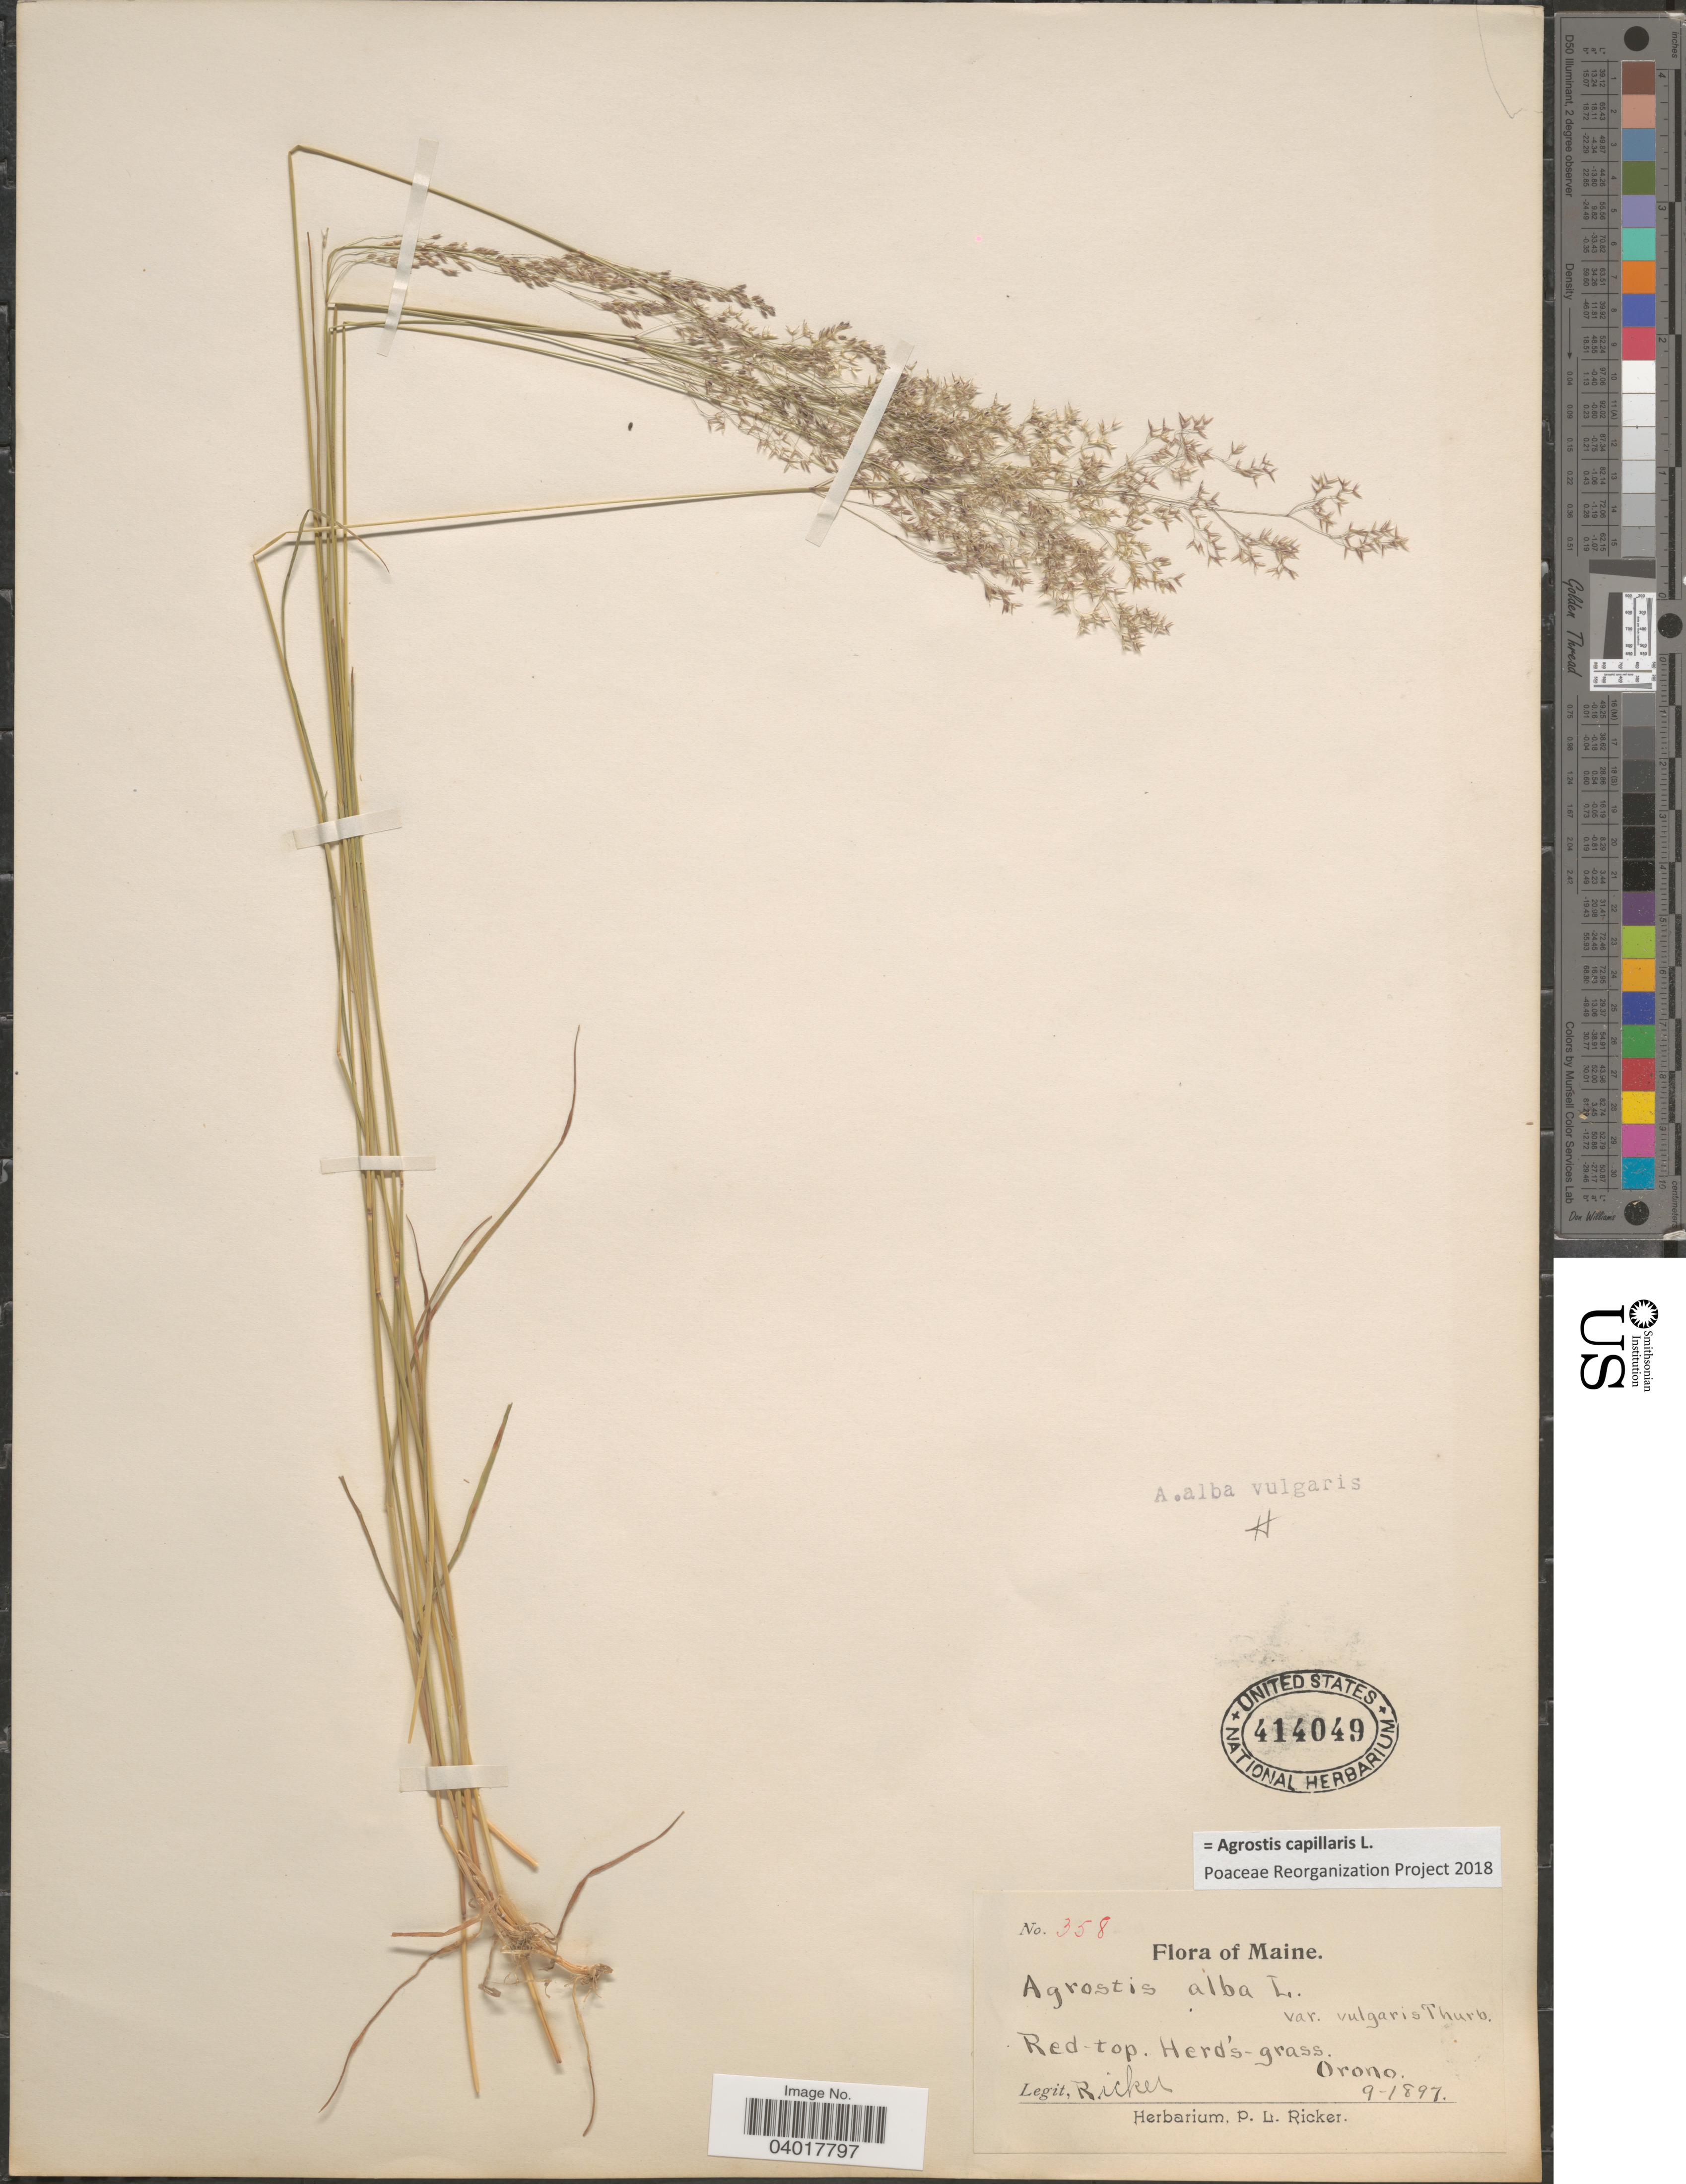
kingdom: Plantae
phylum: Tracheophyta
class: Liliopsida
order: Poales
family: Poaceae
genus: Agrostis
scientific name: Agrostis capillaris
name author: L.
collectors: P. Ricker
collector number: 358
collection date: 1897-09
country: United States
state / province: Maine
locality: Orono.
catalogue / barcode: US 414049